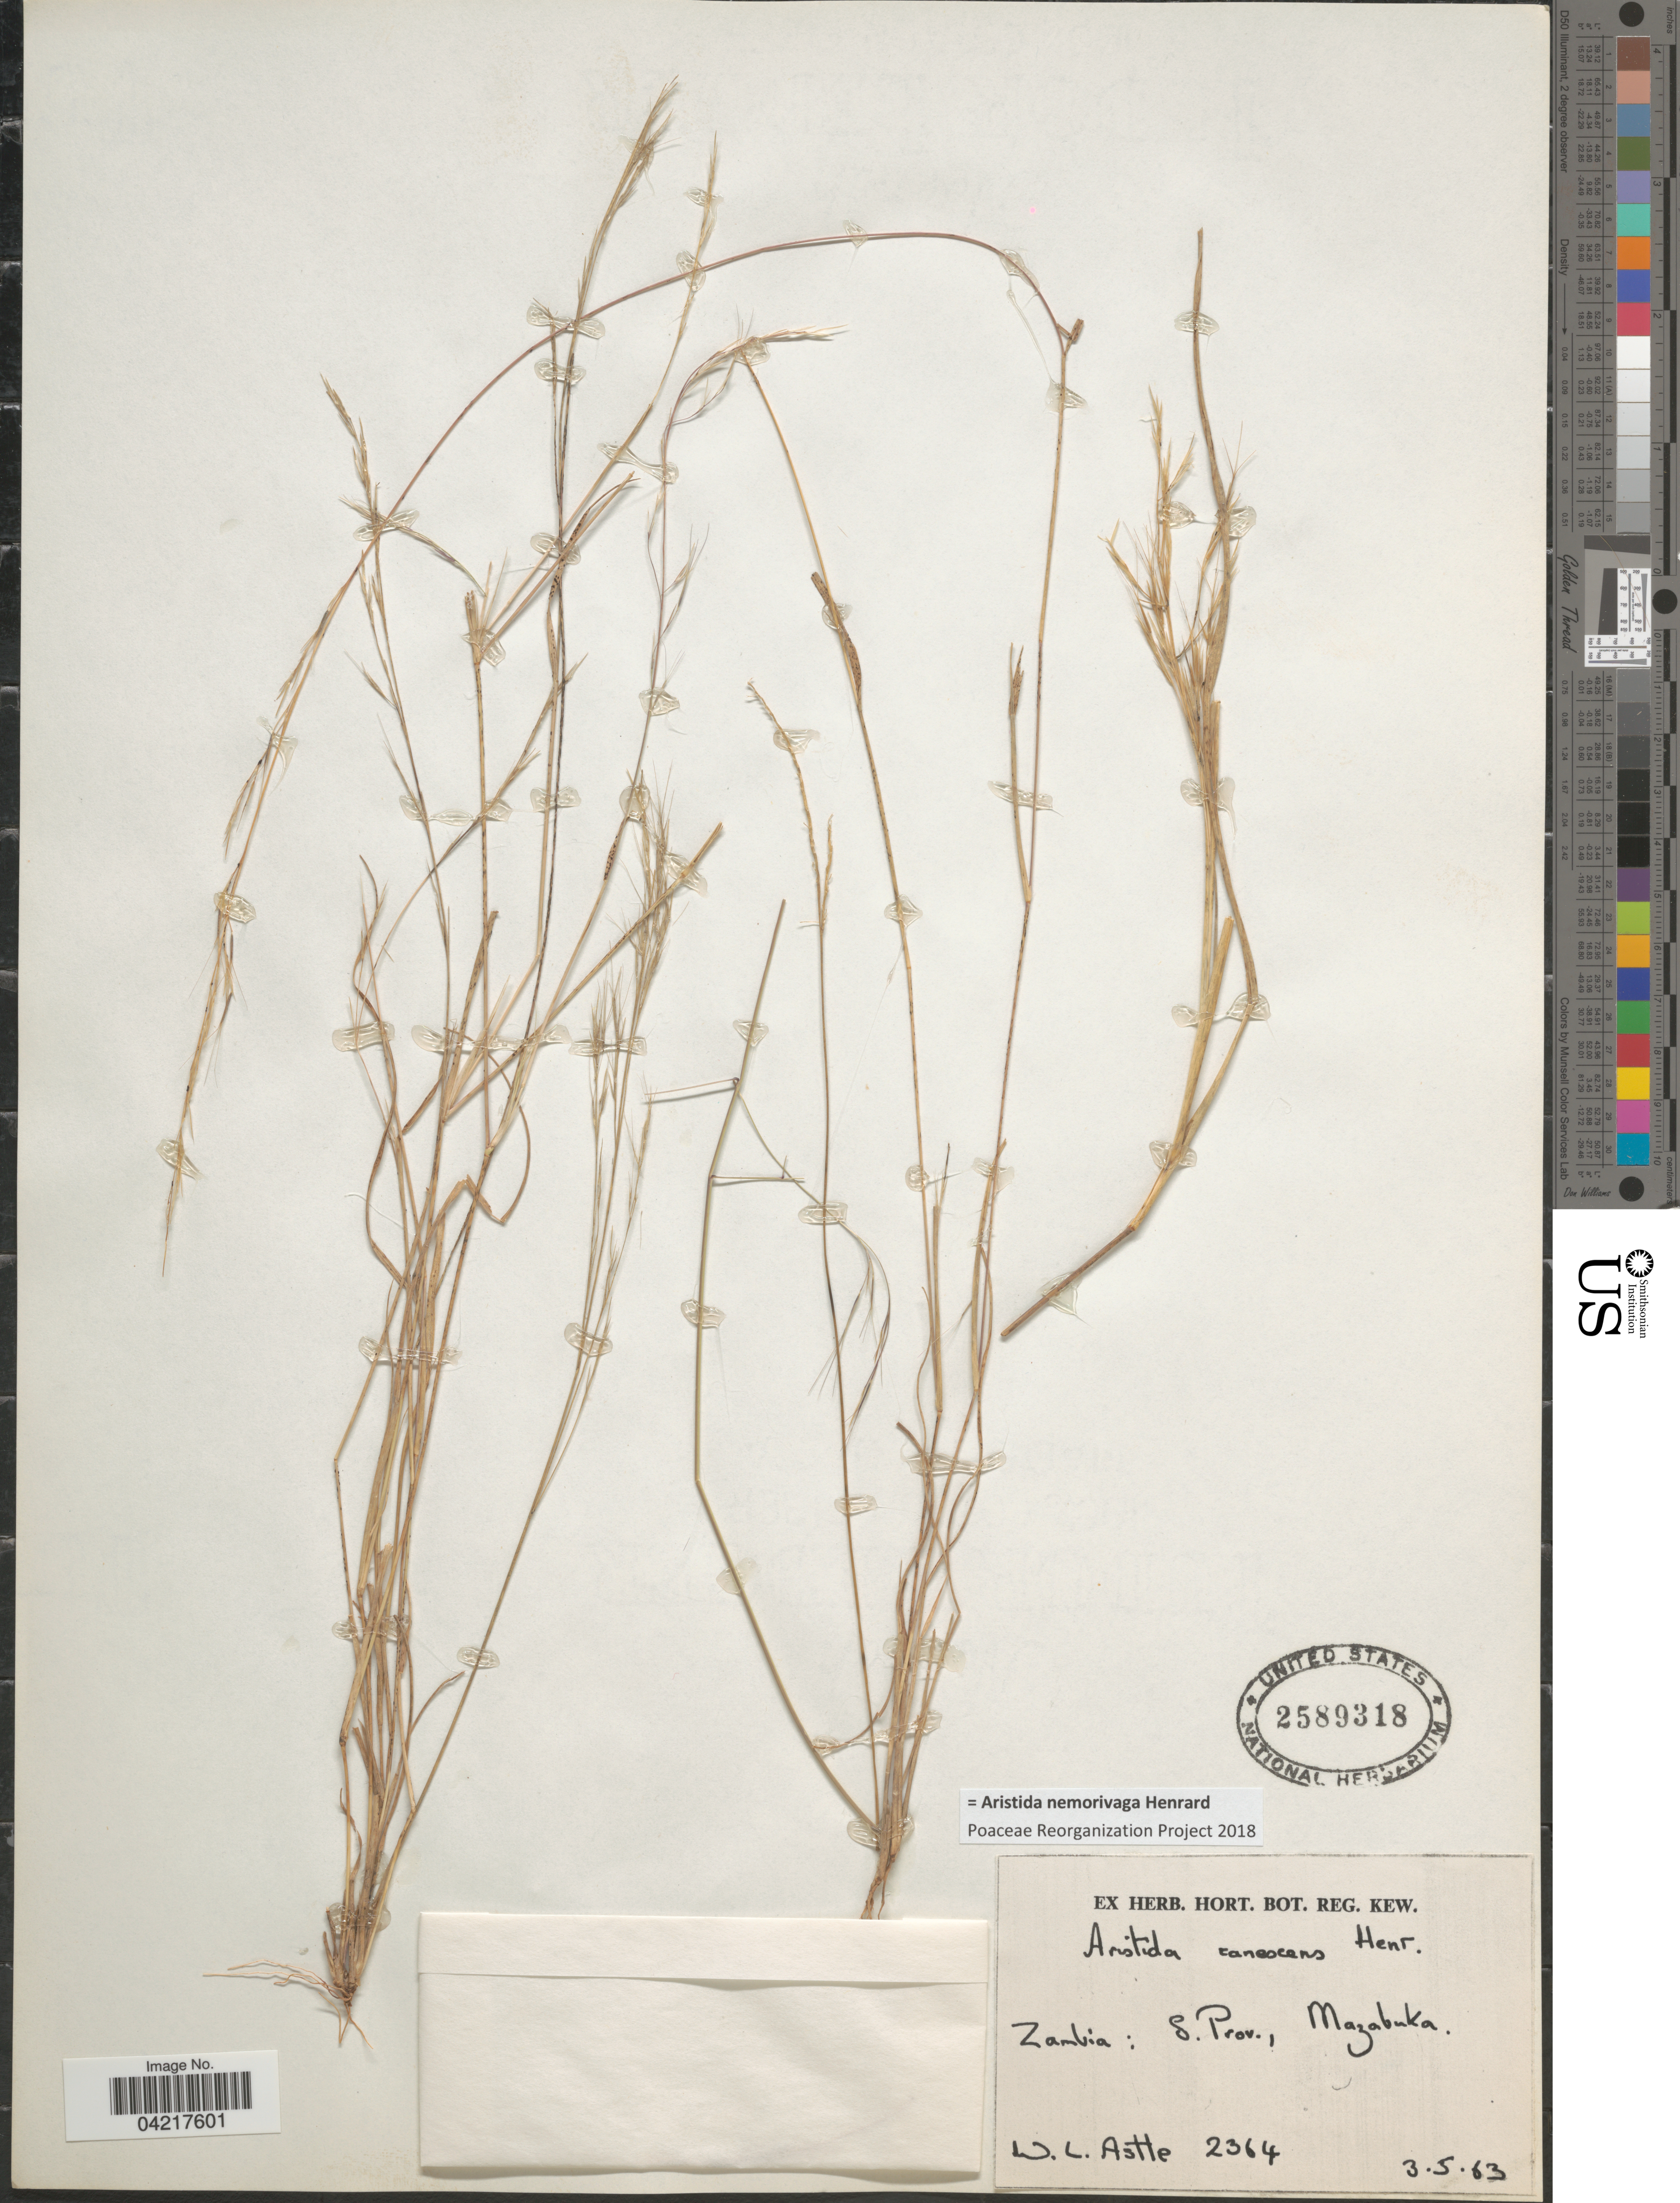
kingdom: Plantae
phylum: Tracheophyta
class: Liliopsida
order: Poales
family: Poaceae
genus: Aristida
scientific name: Aristida nemorivaga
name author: Henr.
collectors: W. Astle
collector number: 2364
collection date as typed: Transcribed d/m/y: 3/5/63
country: Zambia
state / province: Southern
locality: S. Prov., Mazabuka.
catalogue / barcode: US 2589318